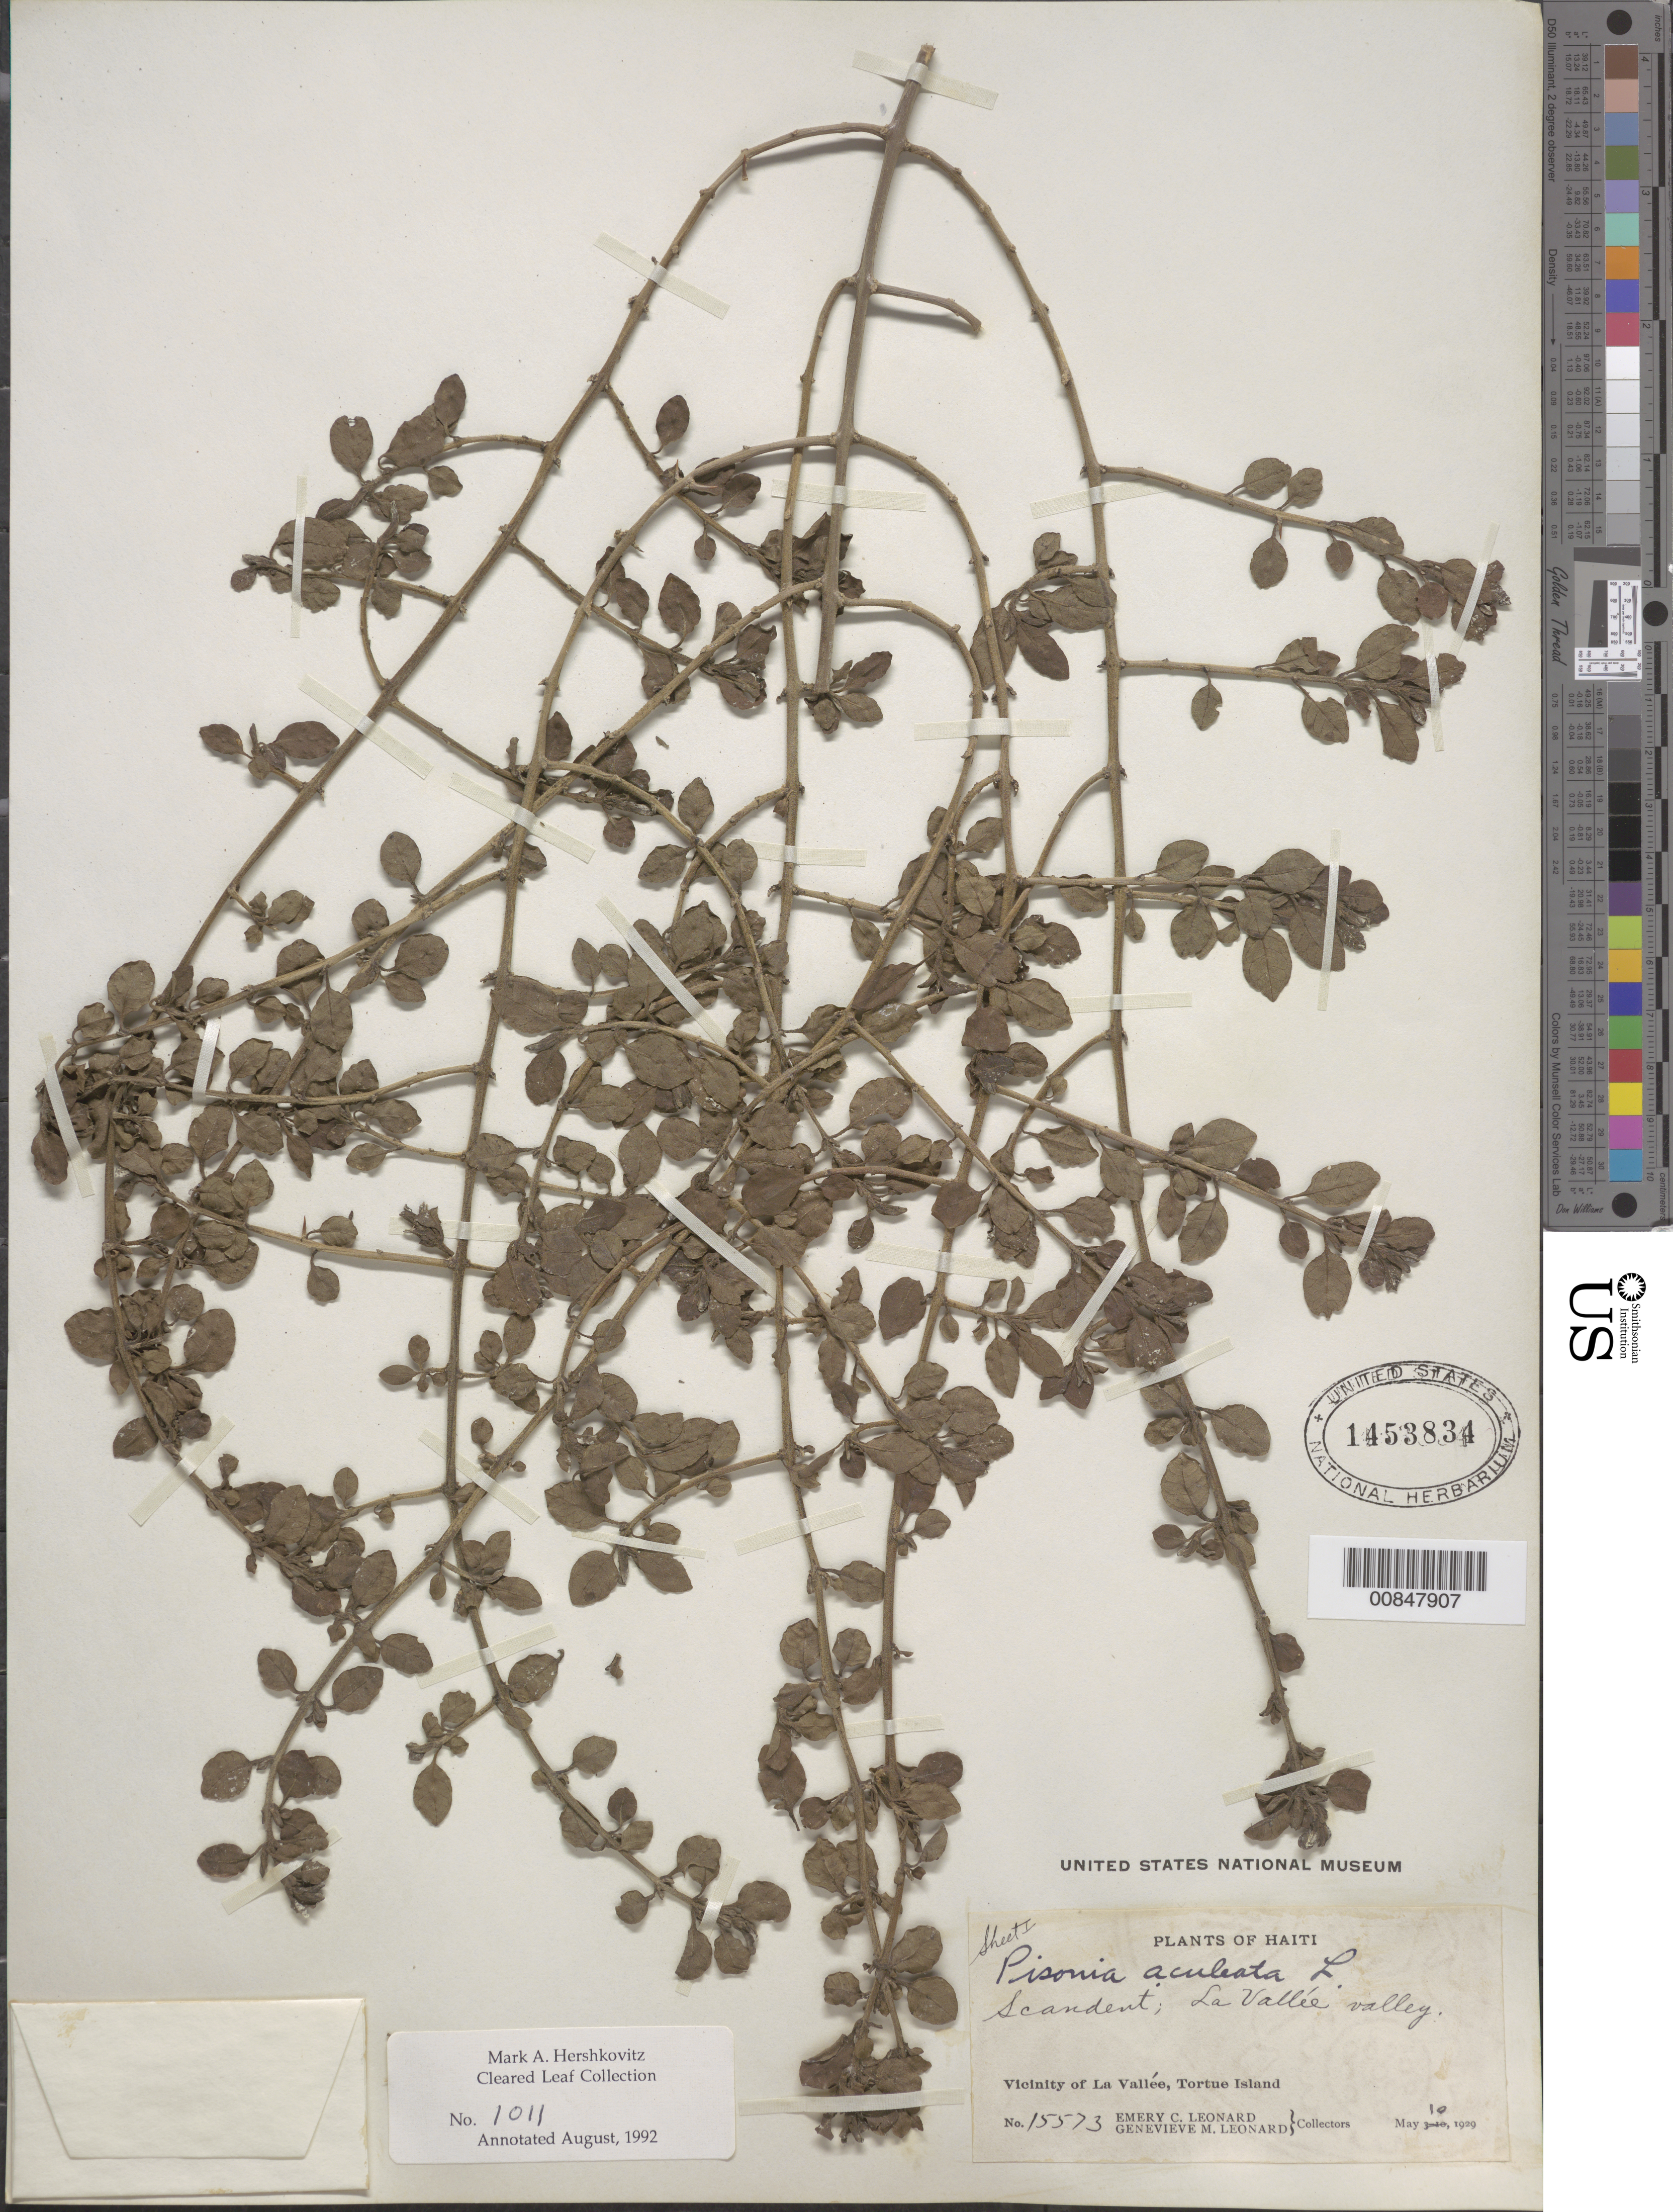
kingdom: Plantae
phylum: Tracheophyta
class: Magnoliopsida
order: Caryophyllales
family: Nyctaginaceae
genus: Pisonia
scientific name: Pisonia aculeata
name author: L.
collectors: E. C. Leonard & G. M. Leonard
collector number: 15573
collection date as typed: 10 May 1929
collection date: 1929-05-10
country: Haiti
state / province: Nord-Óuest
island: Île de la Tortue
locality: Vicinity of La Vallée, Tortue Island. La Vallée Valley.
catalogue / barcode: US 1453834